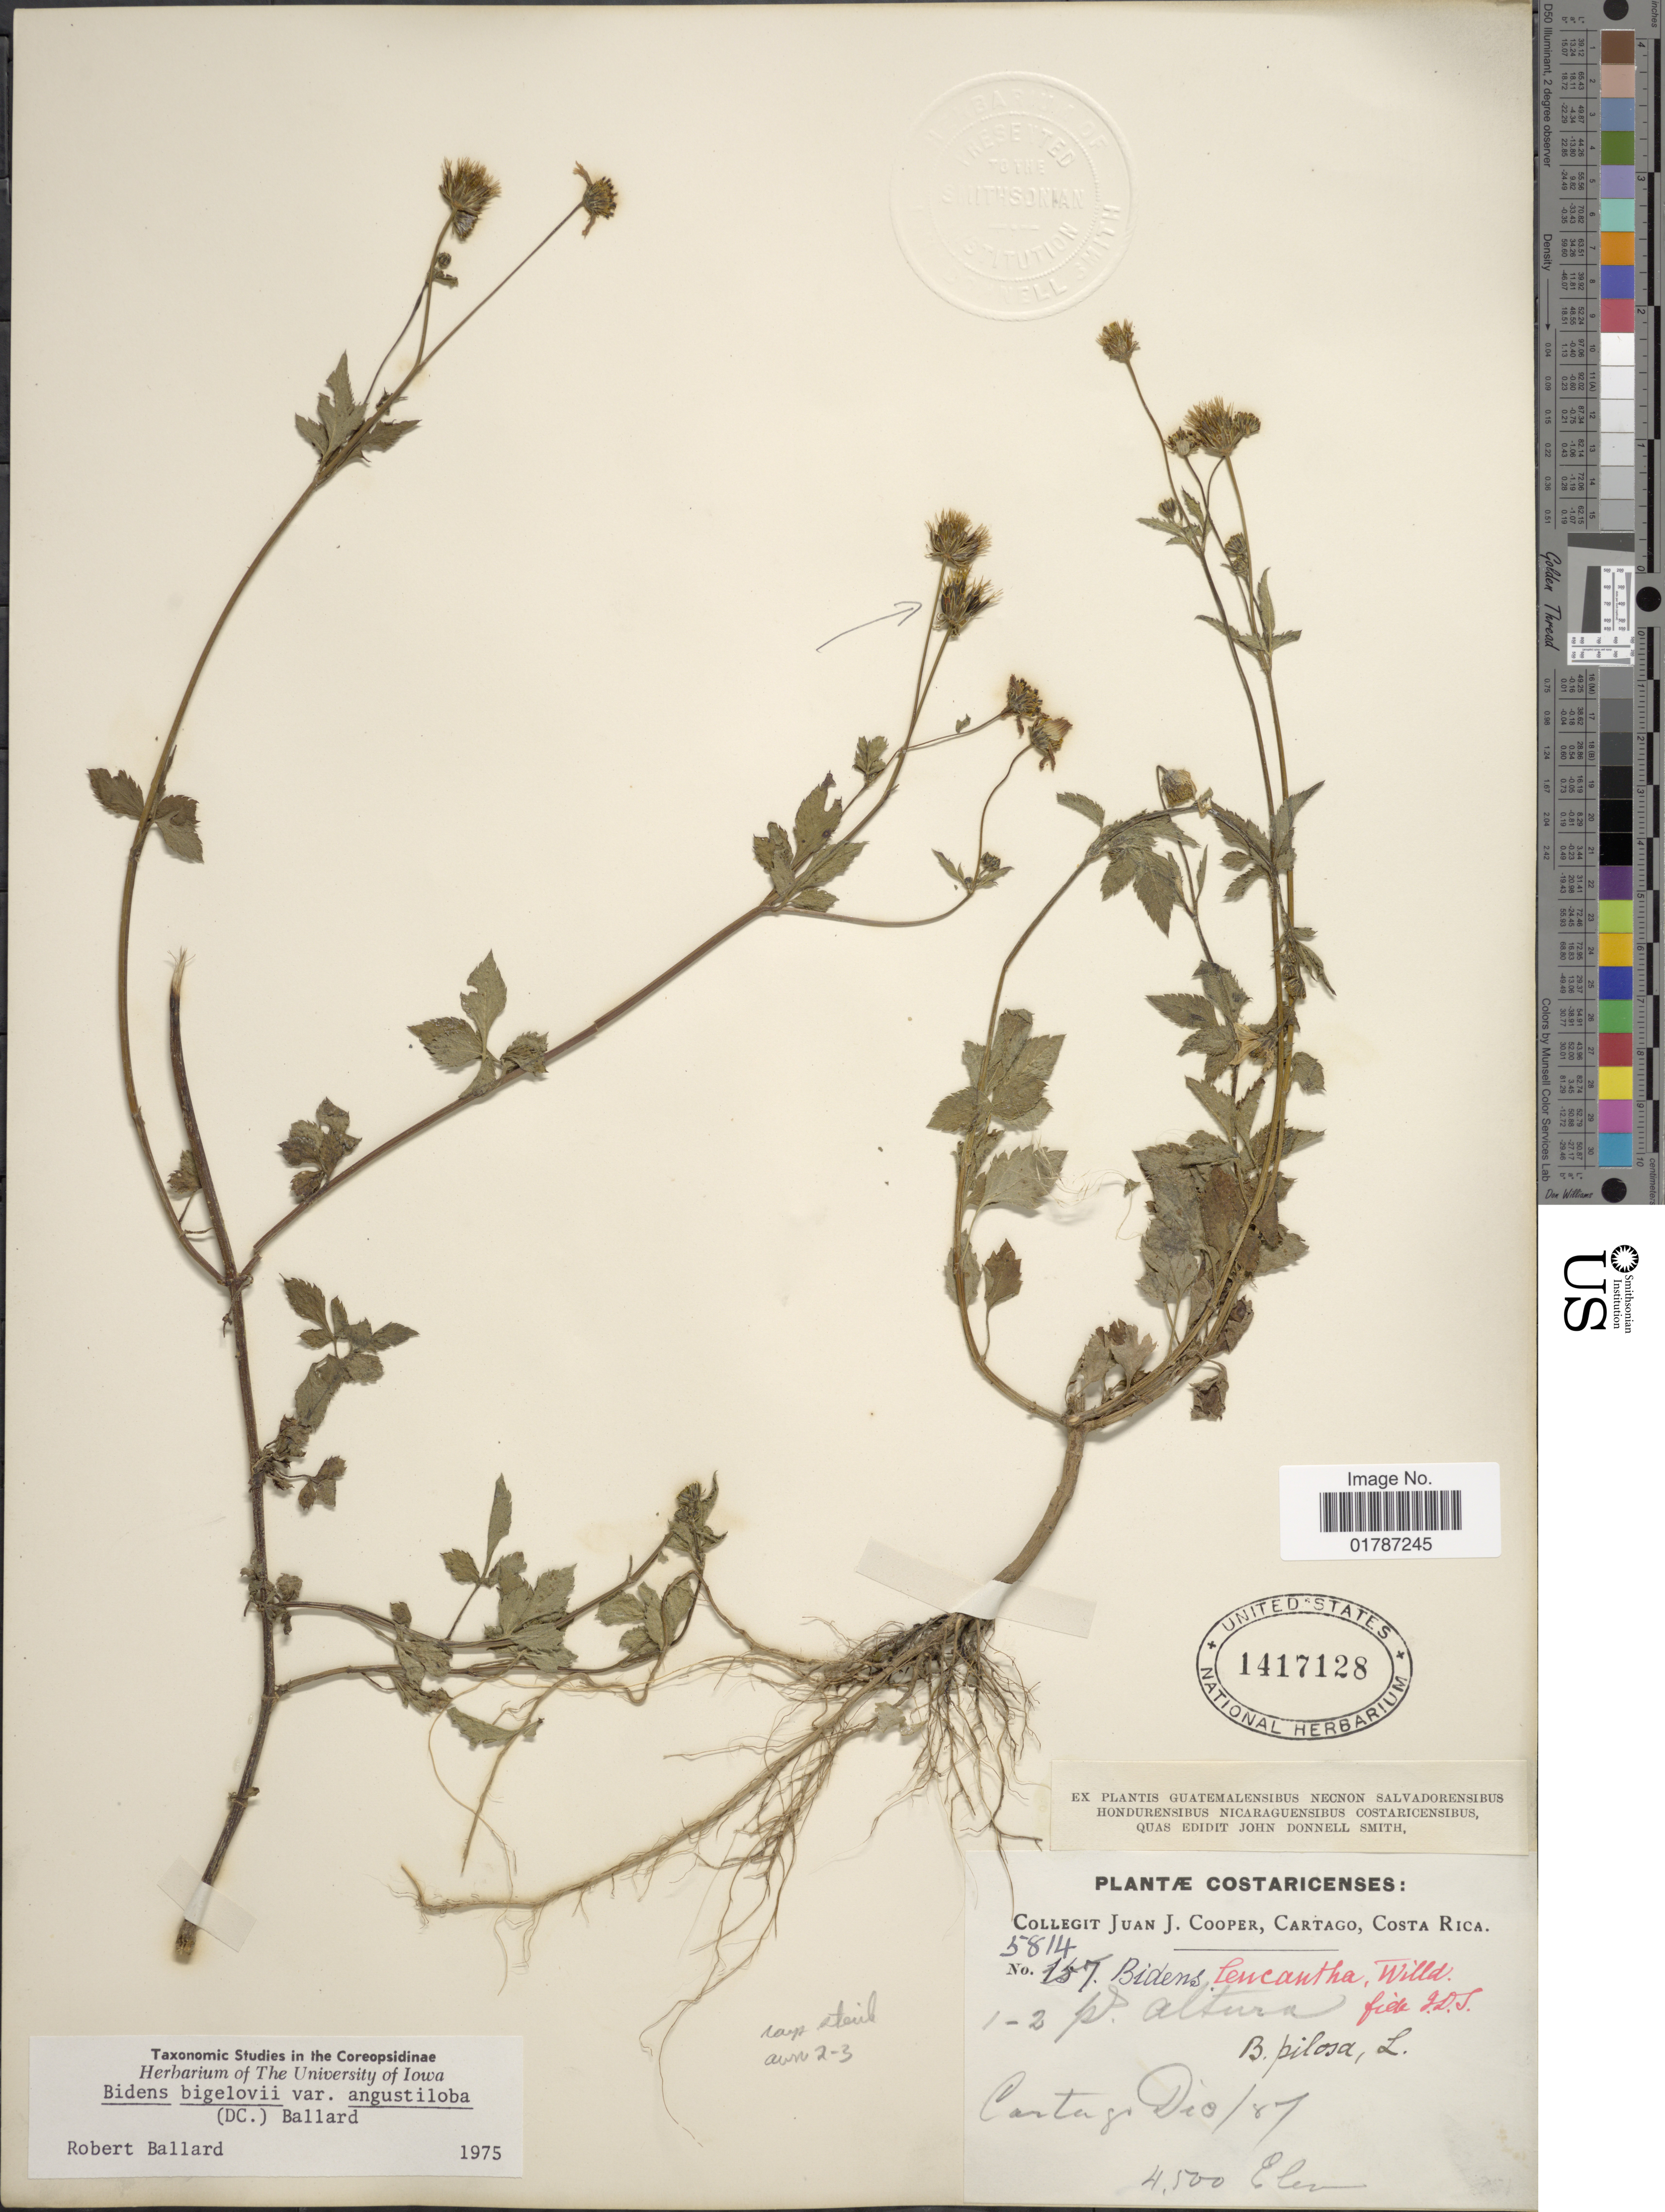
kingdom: Plantae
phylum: Tracheophyta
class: Magnoliopsida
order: Asterales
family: Asteraceae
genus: Bidens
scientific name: Bidens bigelovii var. angustiloba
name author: (DC.) Ballard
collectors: J. J. Cooper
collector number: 5814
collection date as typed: Transcribed d/m/y: //87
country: Costa Rica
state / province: Cartago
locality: Cartago, Costa Rica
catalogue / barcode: US 1417128